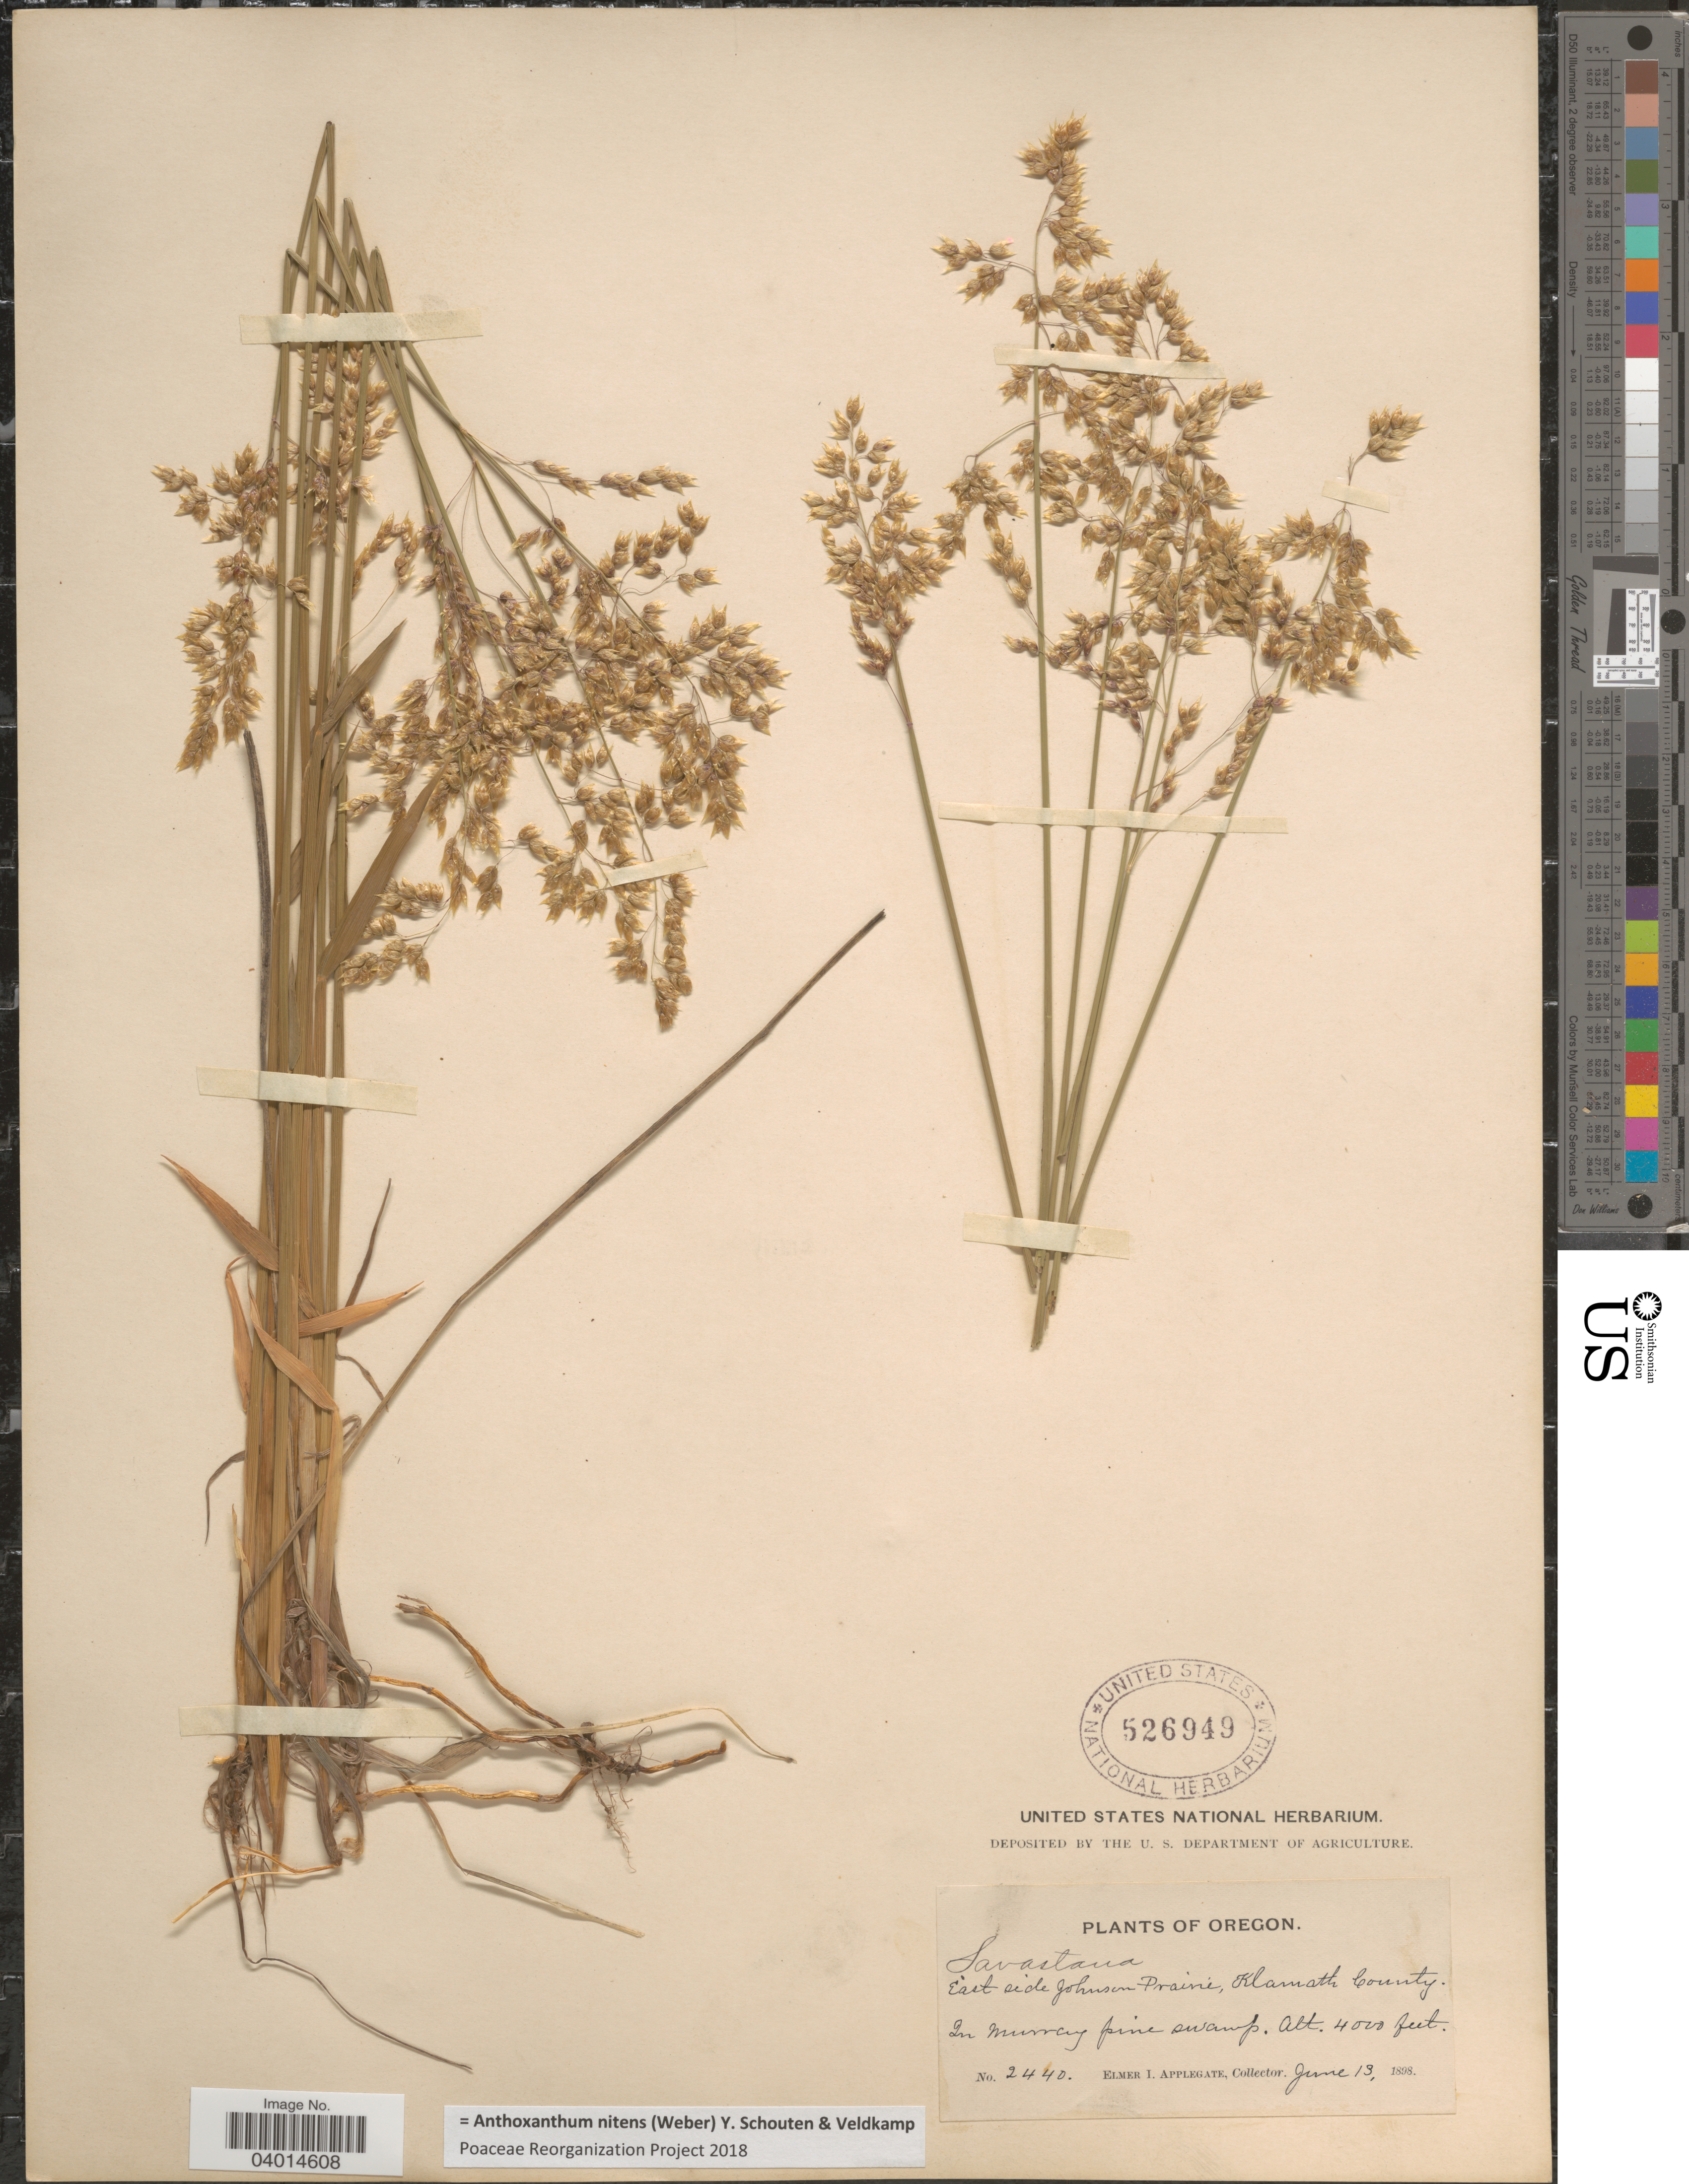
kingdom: Plantae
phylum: Tracheophyta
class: Liliopsida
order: Poales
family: Poaceae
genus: Anthoxanthum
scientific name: Anthoxanthum nitens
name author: (G.H. Weber) R.T.A. Schouten & Veldkamp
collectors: E. I. Applegate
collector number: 2440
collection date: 1898-06-13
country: United States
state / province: Oregon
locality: East side Johnson Prairie, Klamath County.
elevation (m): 1219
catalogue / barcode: US 526949